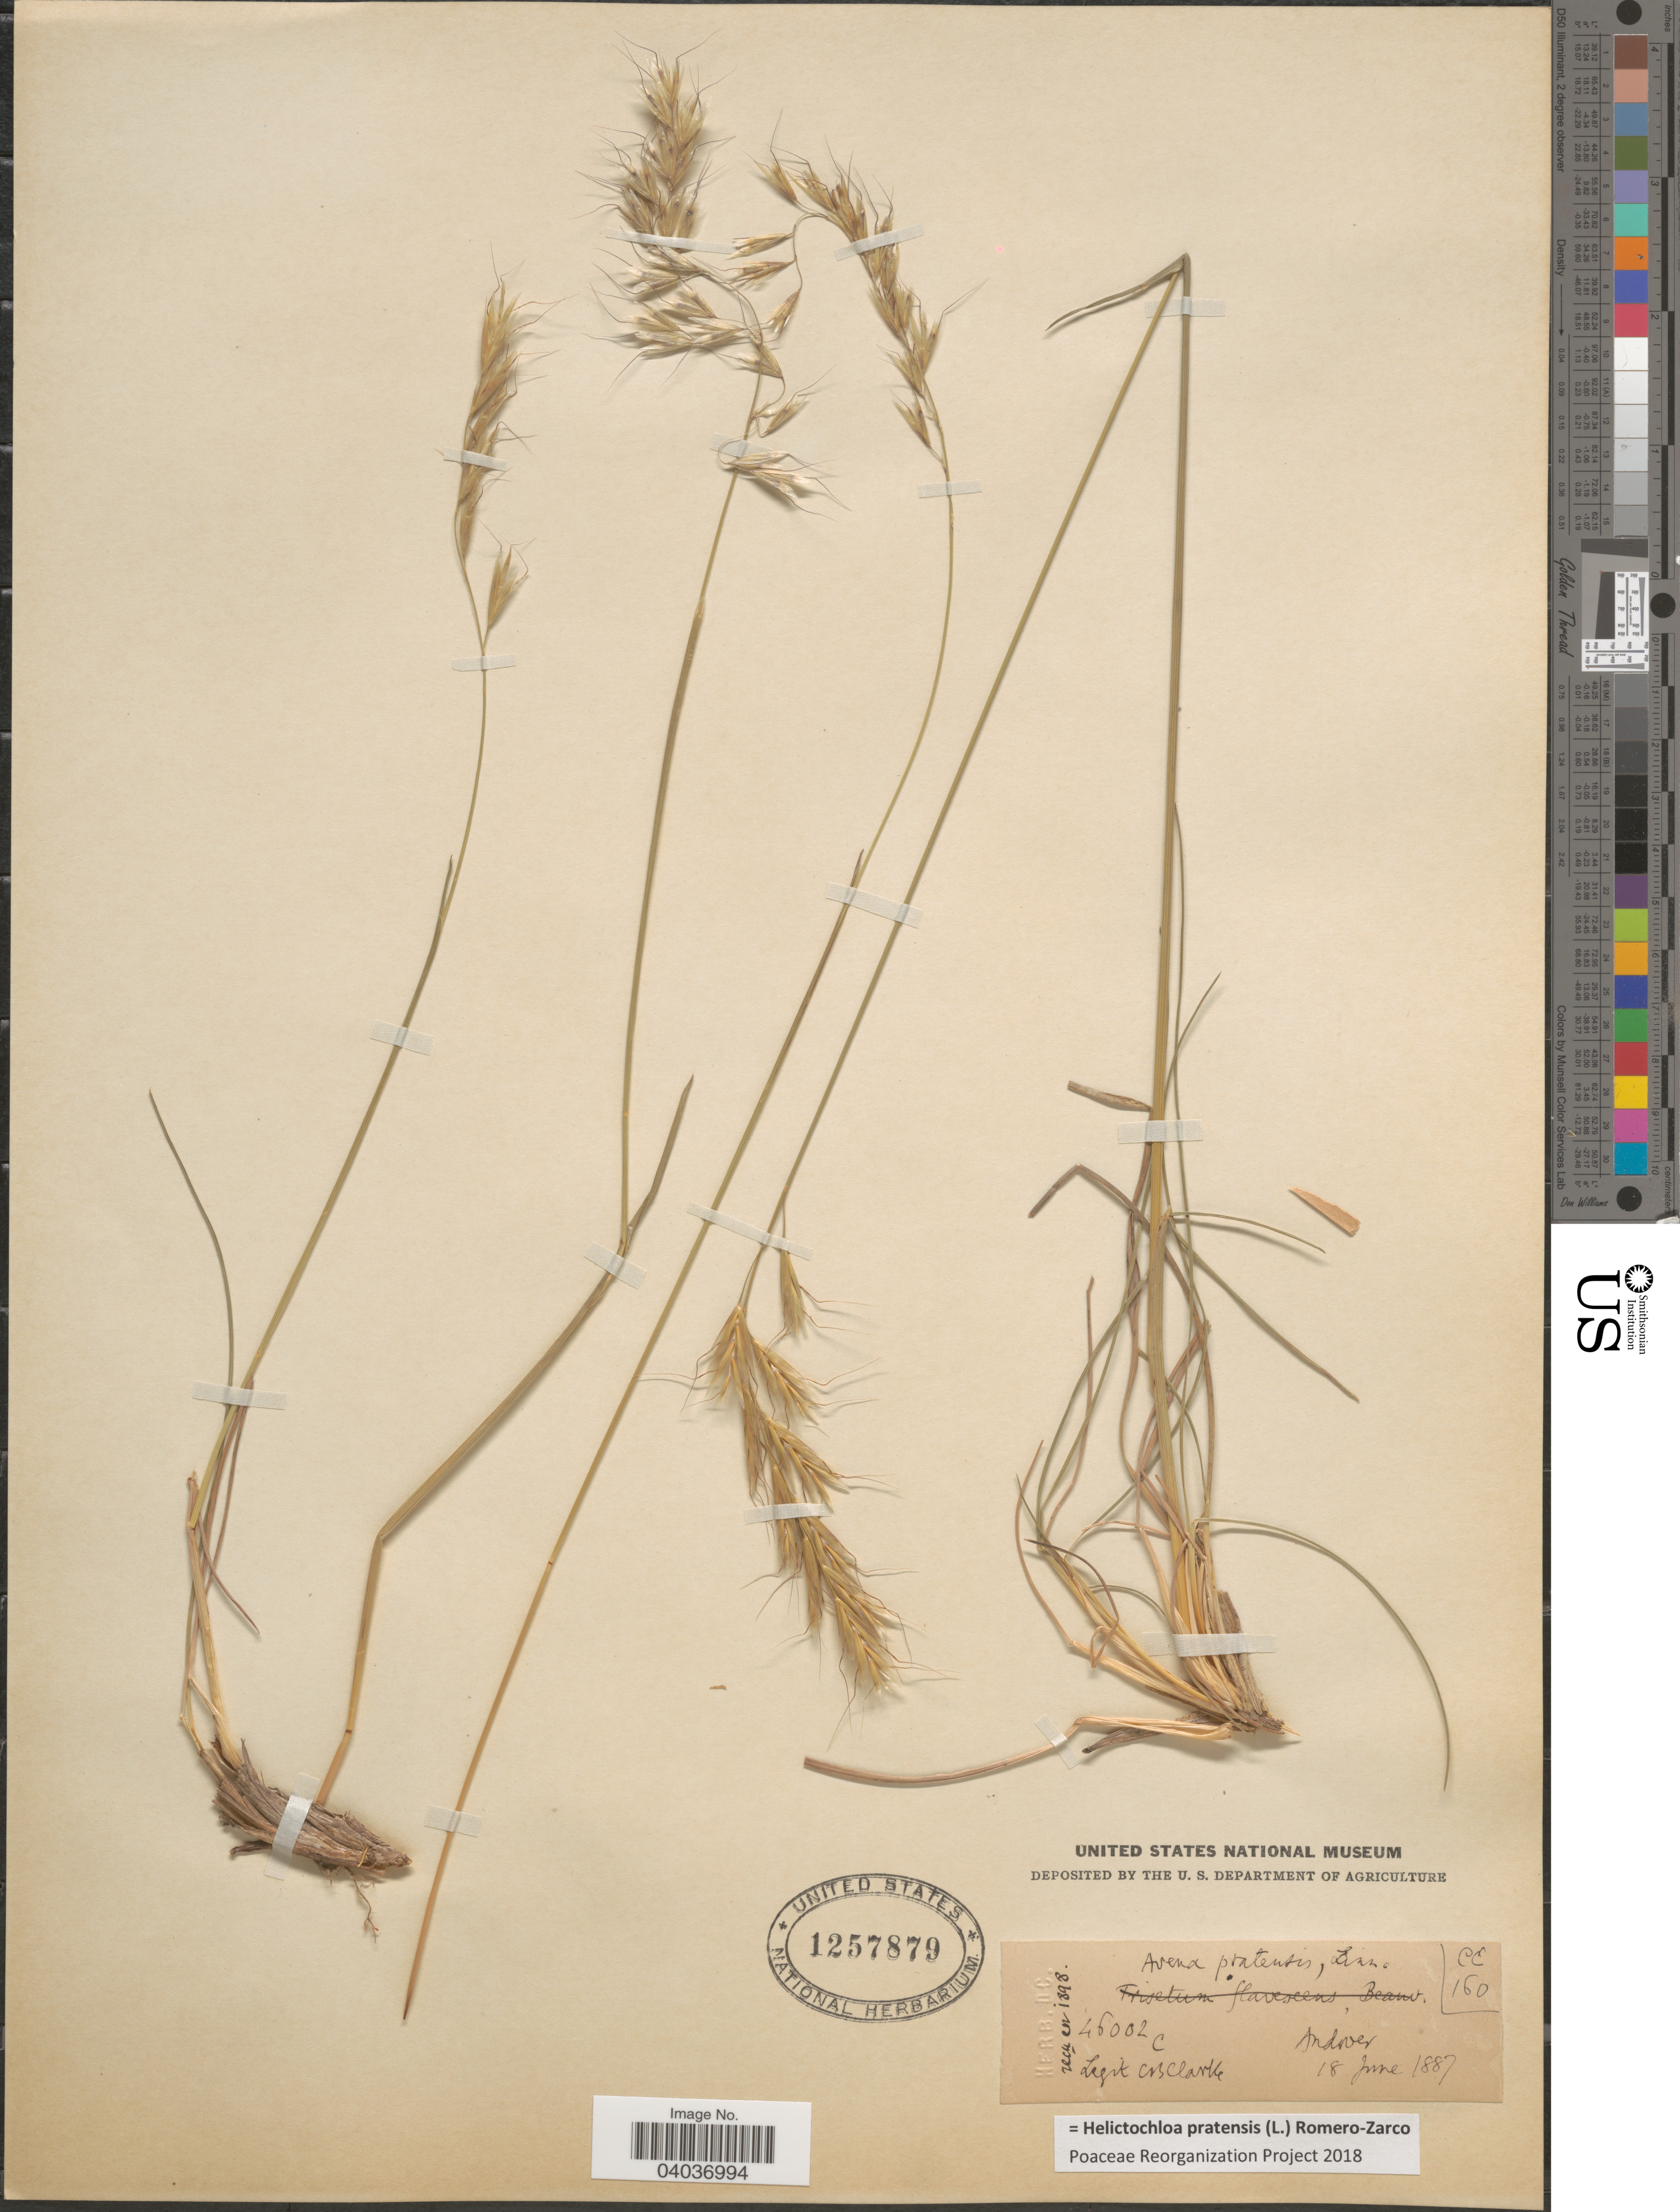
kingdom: Plantae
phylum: Tracheophyta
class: Liliopsida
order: Poales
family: Poaceae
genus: Helictochloa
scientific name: Helictochloa pratensis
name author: (L.) Romero-Zarco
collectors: C. B. Clarke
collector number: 46002C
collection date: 1887-06-18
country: United Kingdom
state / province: England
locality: Andover.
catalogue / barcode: US 1257879